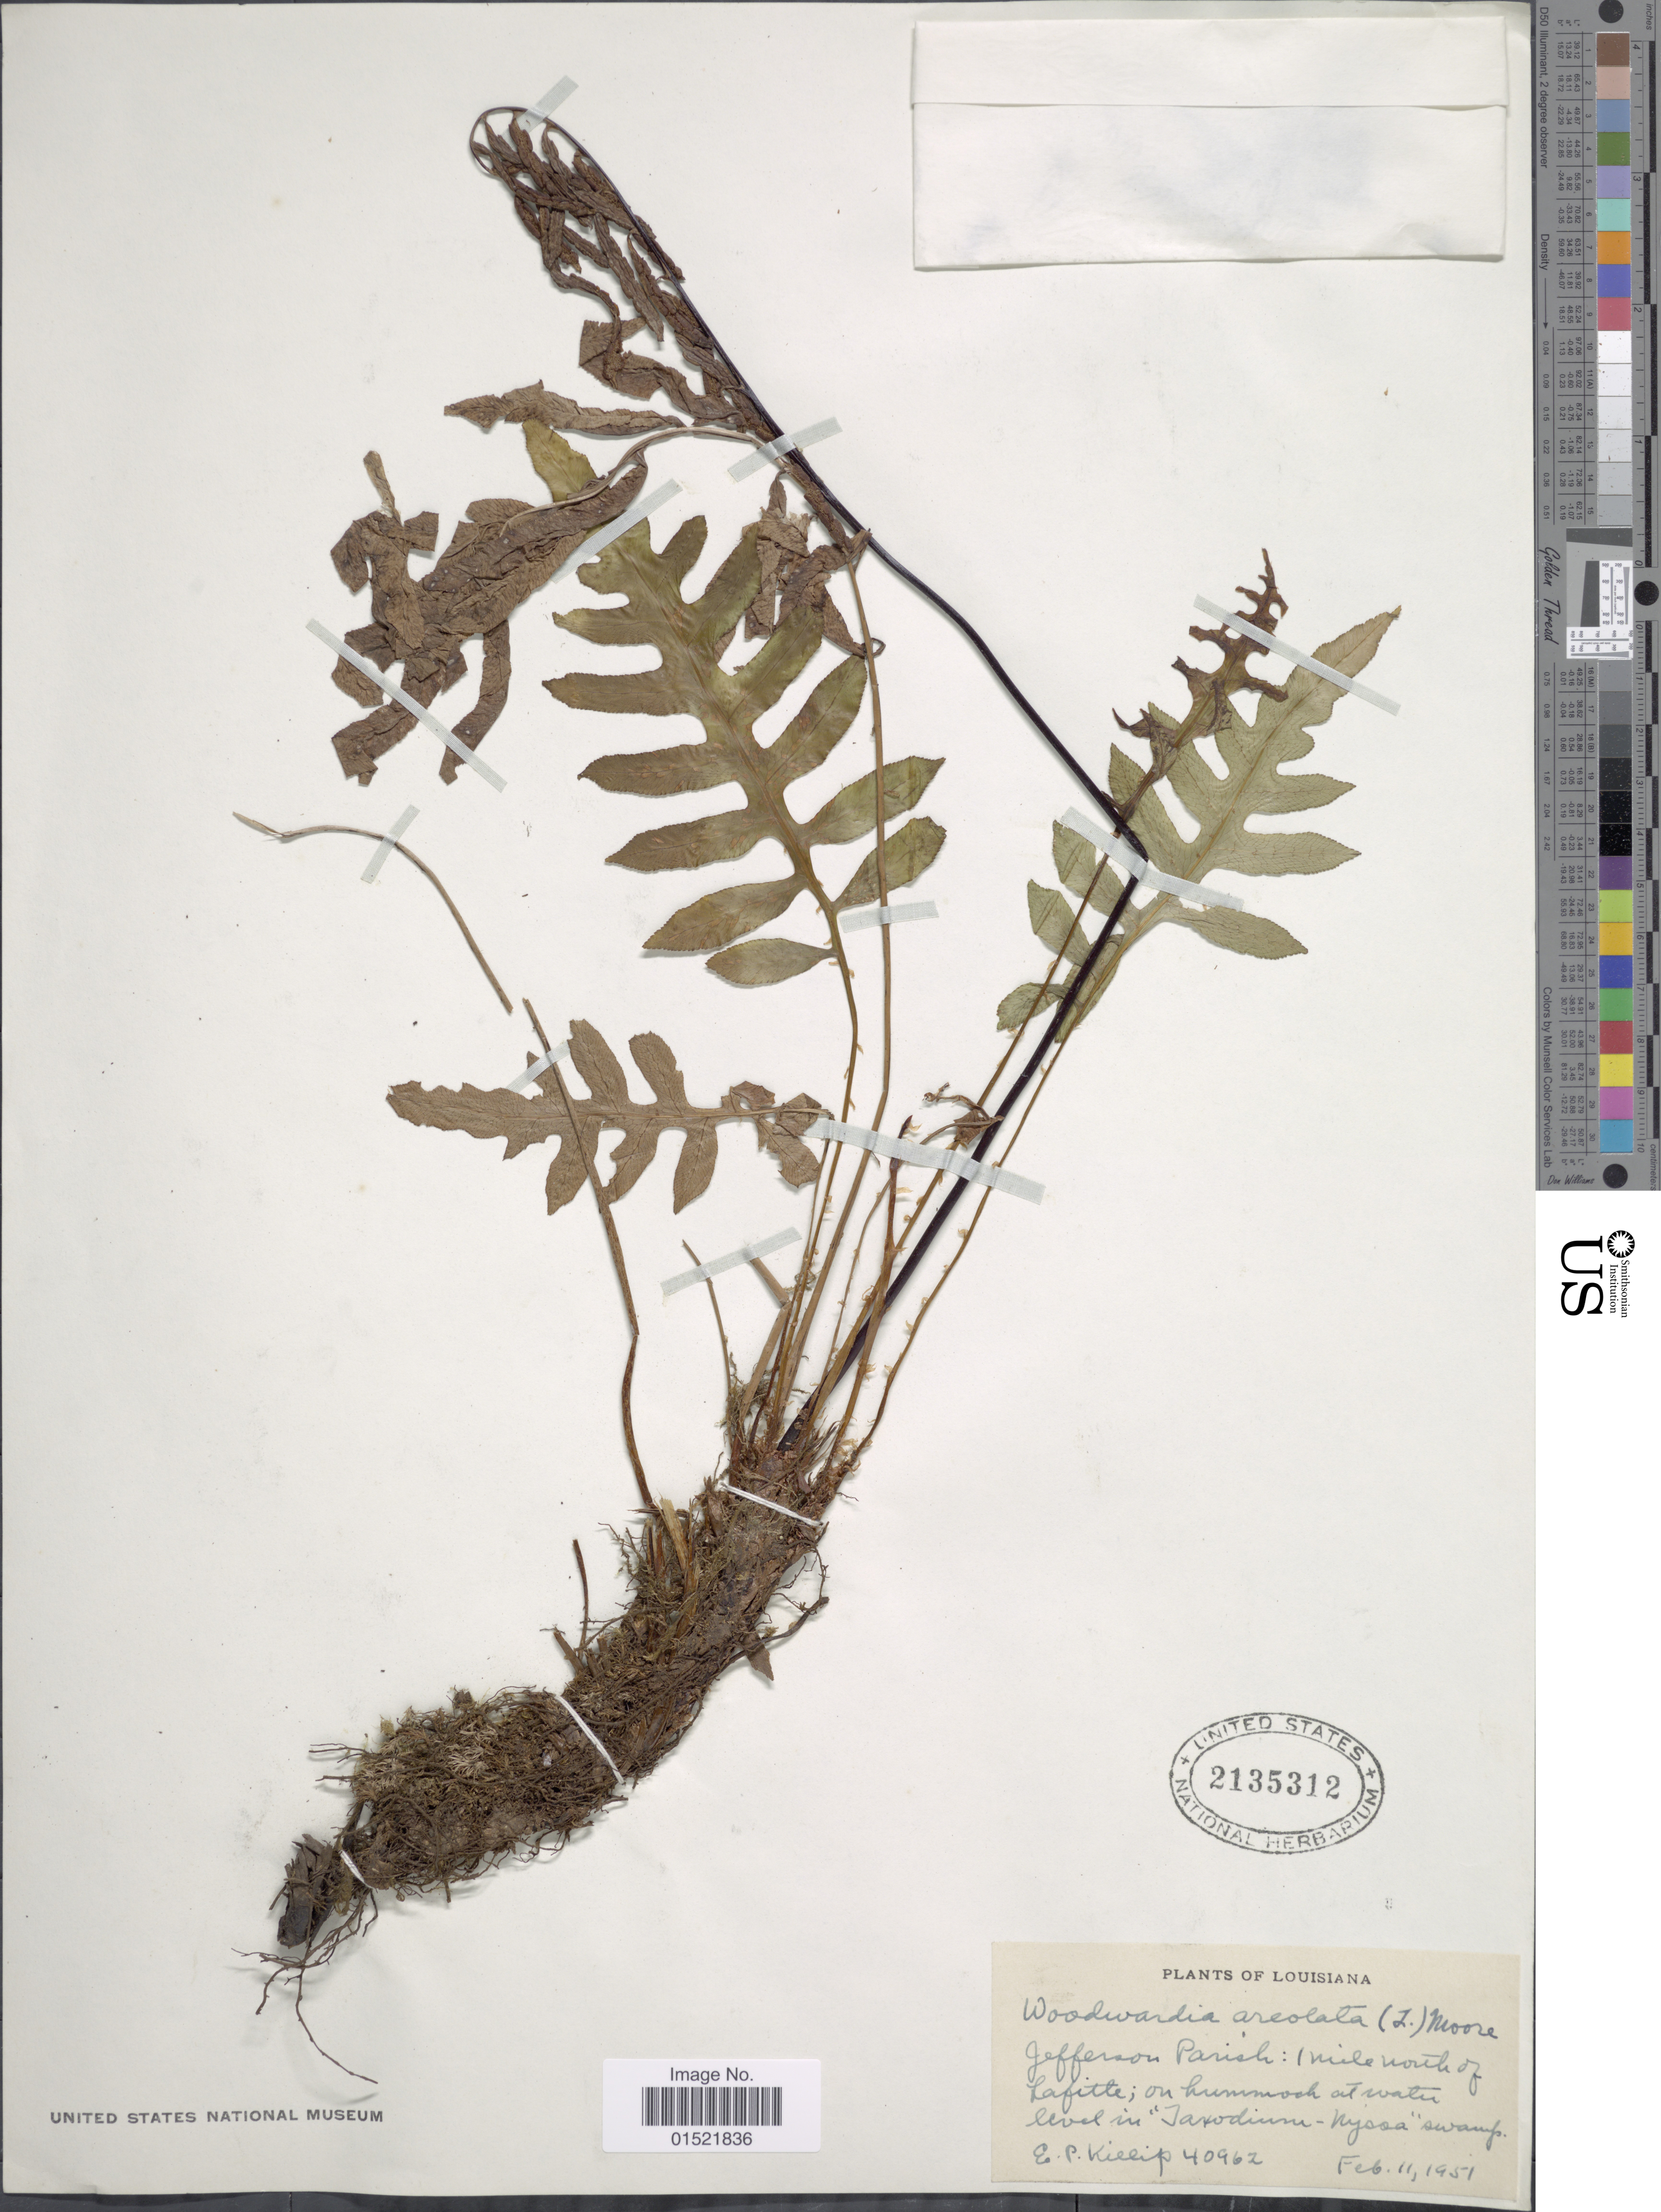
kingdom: Plantae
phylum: Tracheophyta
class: Polypodiopsida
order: Polypodiales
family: Blechnaceae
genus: Woodwardia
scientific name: Woodwardia areolata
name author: (L.) T. Moore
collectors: E. P. Killip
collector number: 40962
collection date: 1951-02-11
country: United States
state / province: Louisiana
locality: Jefferson Parish: 1 mile north of Lafitte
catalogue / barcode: US 2135312